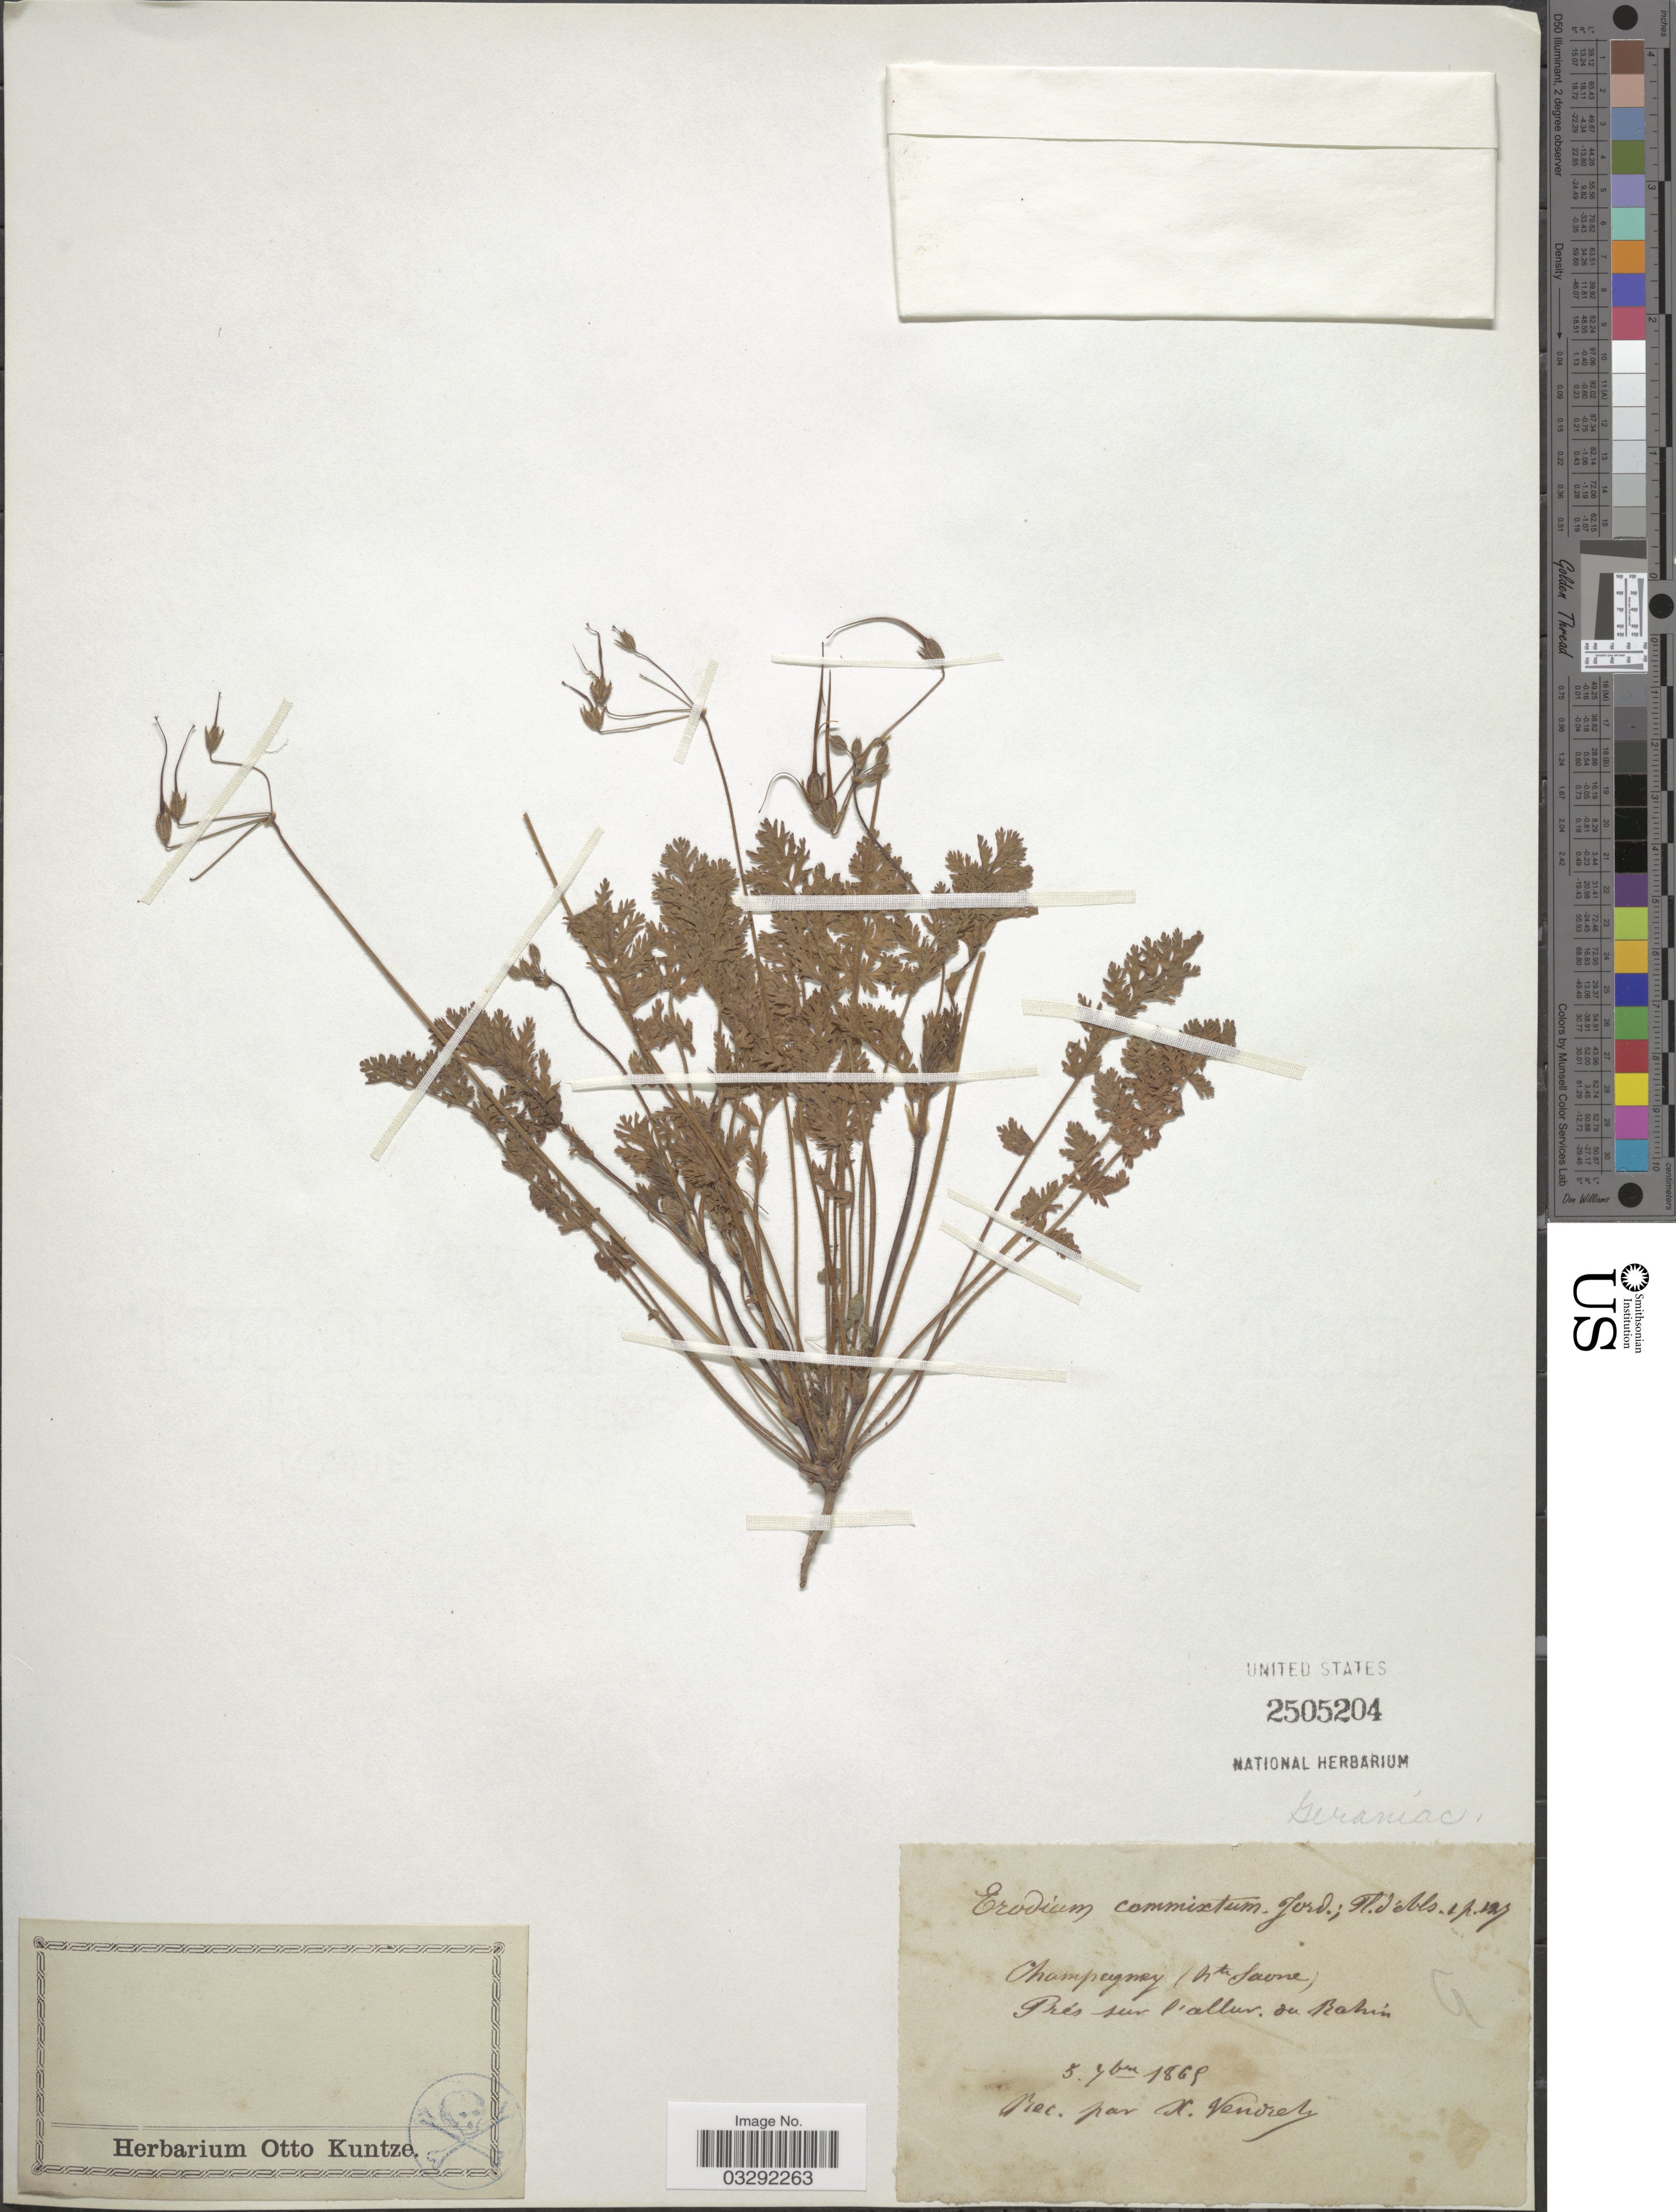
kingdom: Plantae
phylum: Tracheophyta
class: Magnoliopsida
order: Geraniales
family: Geraniaceae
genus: Erodium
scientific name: Erodium commixtum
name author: Jord. ex F.W. Schultz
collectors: ex herb. Otto Kuntze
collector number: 127?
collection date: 1865-09-05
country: France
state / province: Bourgogne-Franche-Comté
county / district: Haute-Saône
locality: Champagney (hte Saone. Prés sur l'alluv. du Bahin [interpreted]. Champagne-Ardenne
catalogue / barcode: US 2505204